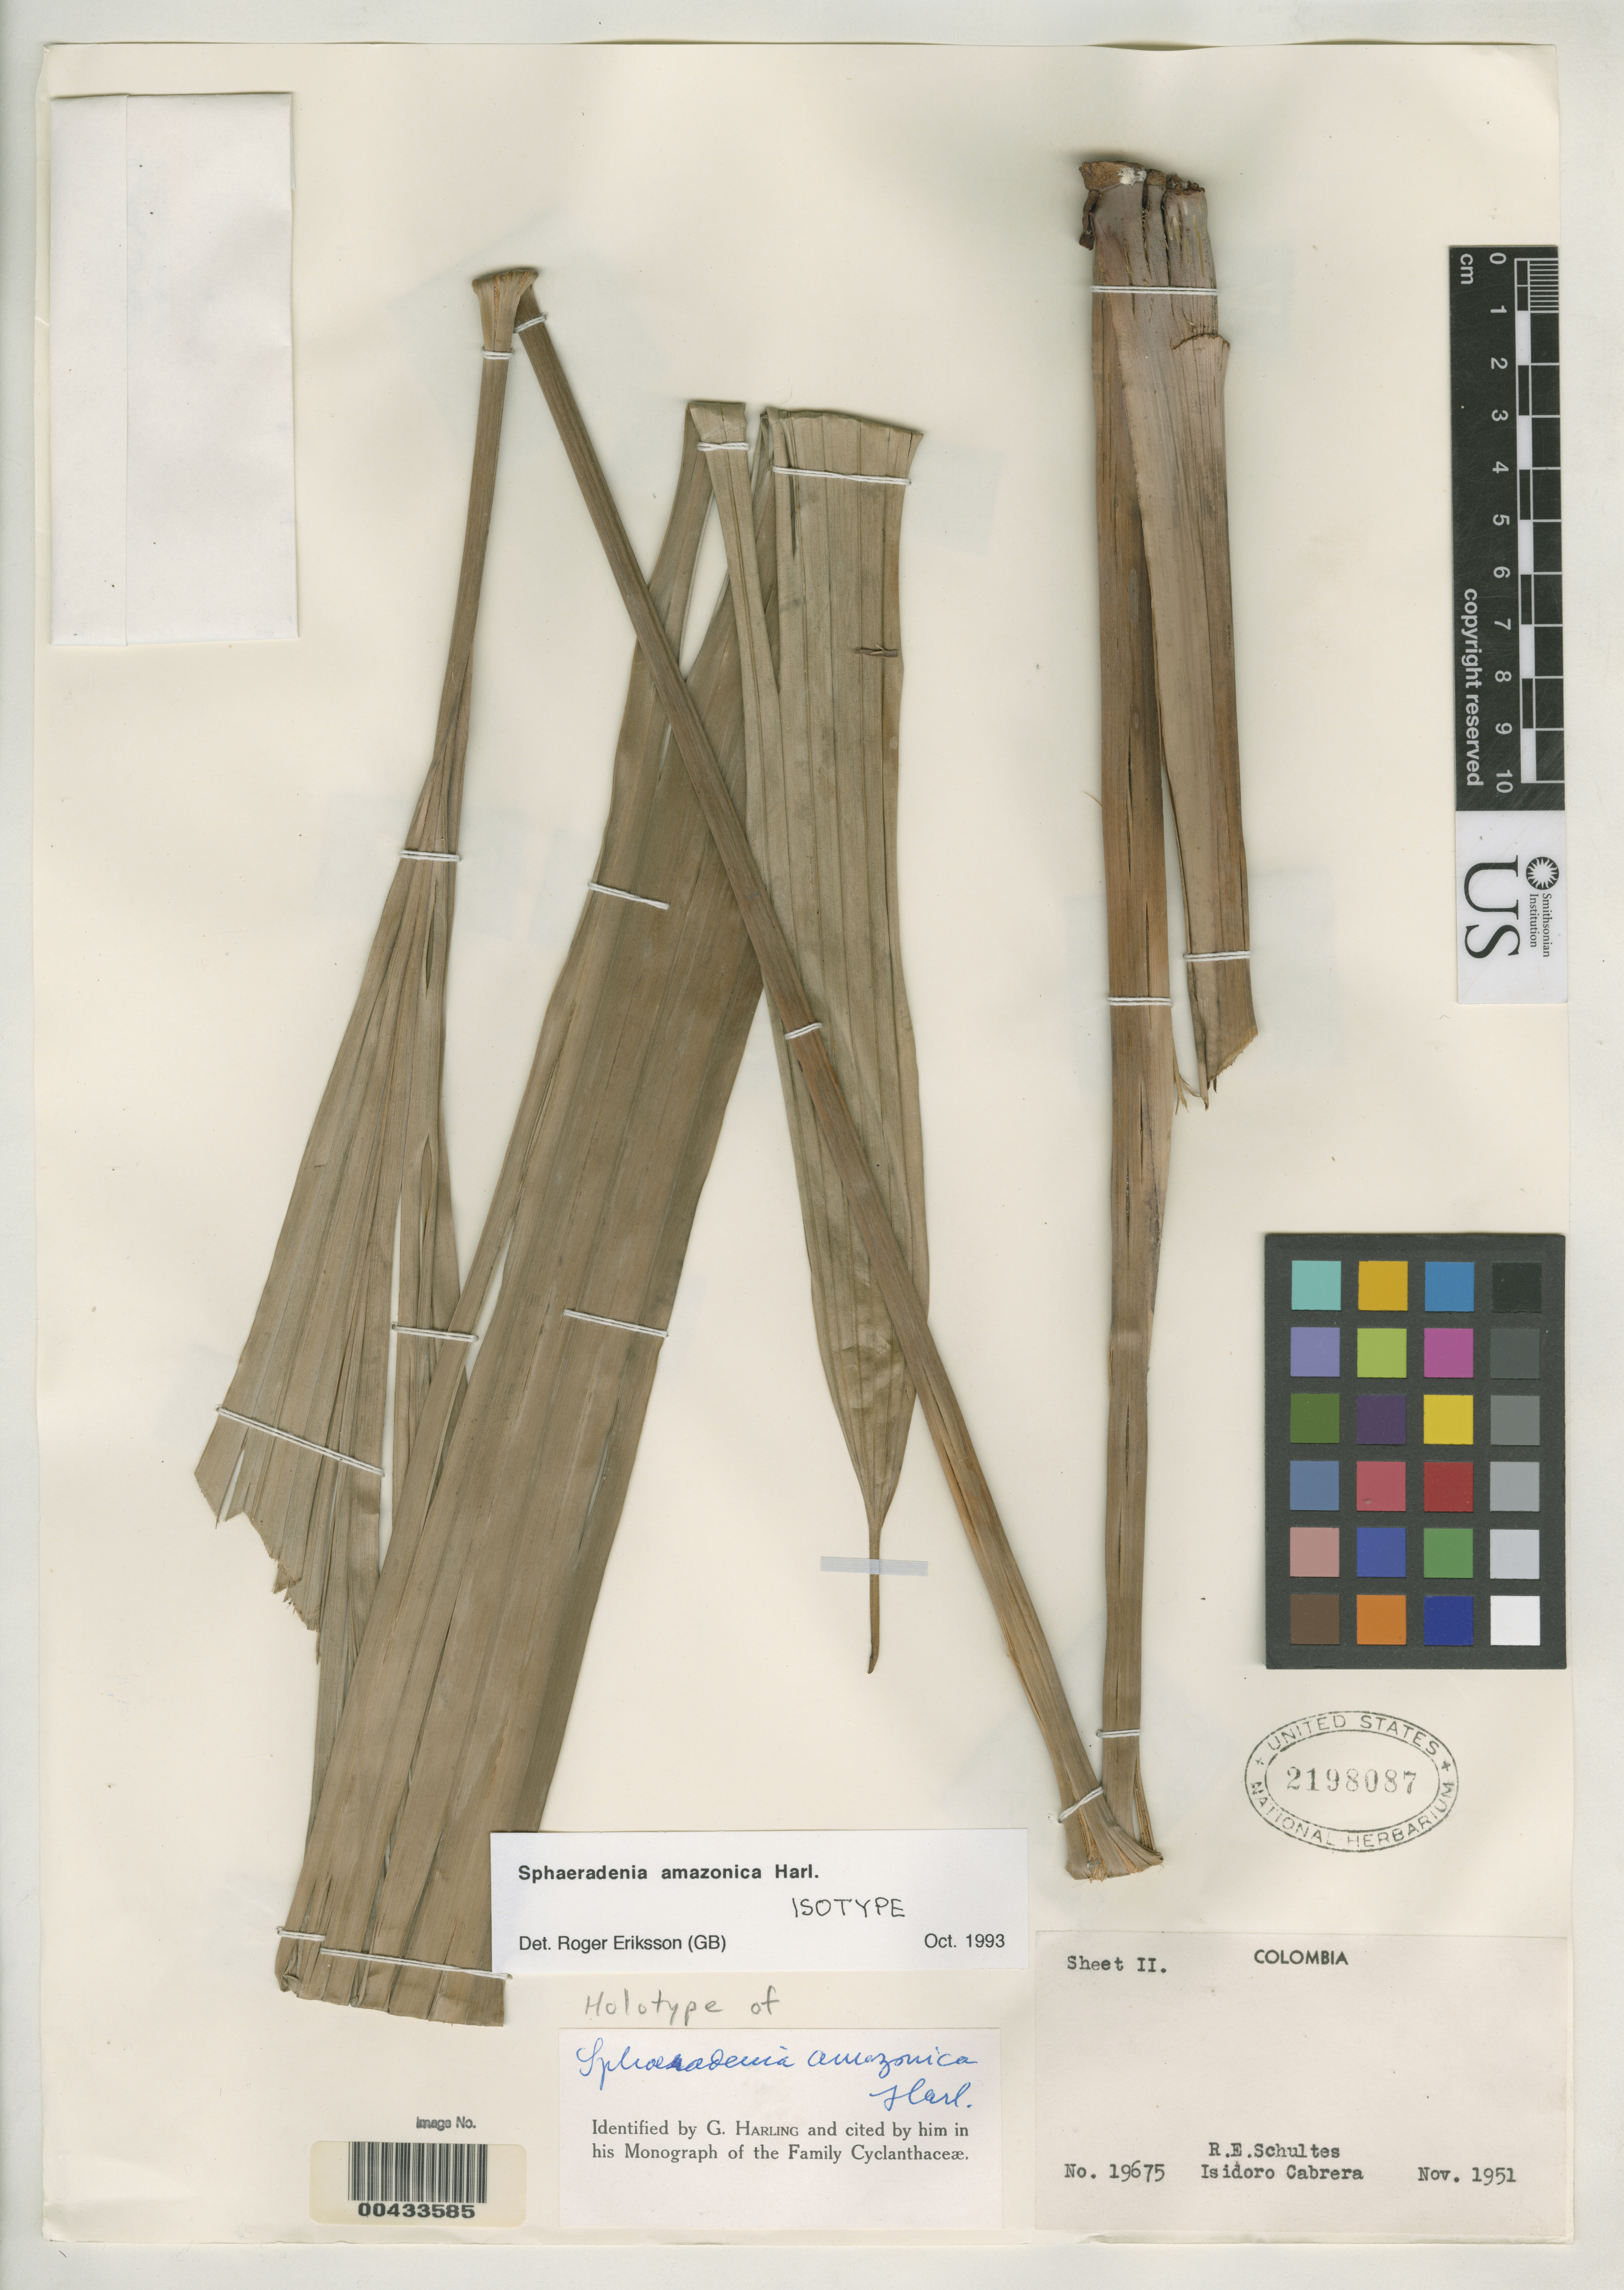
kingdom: Plantae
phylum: Tracheophyta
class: Liliopsida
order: Pandanales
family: Cyclanthaceae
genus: Sphaeradenia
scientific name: Sphaeradenia amazonica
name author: Harling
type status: Isotype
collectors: R. E. Schultes & I. Cabrera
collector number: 19675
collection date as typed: Nov 1951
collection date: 1951-11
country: Colombia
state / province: Vaupés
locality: Rio Vaupes, Circasia.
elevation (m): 244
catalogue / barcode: US 2198087